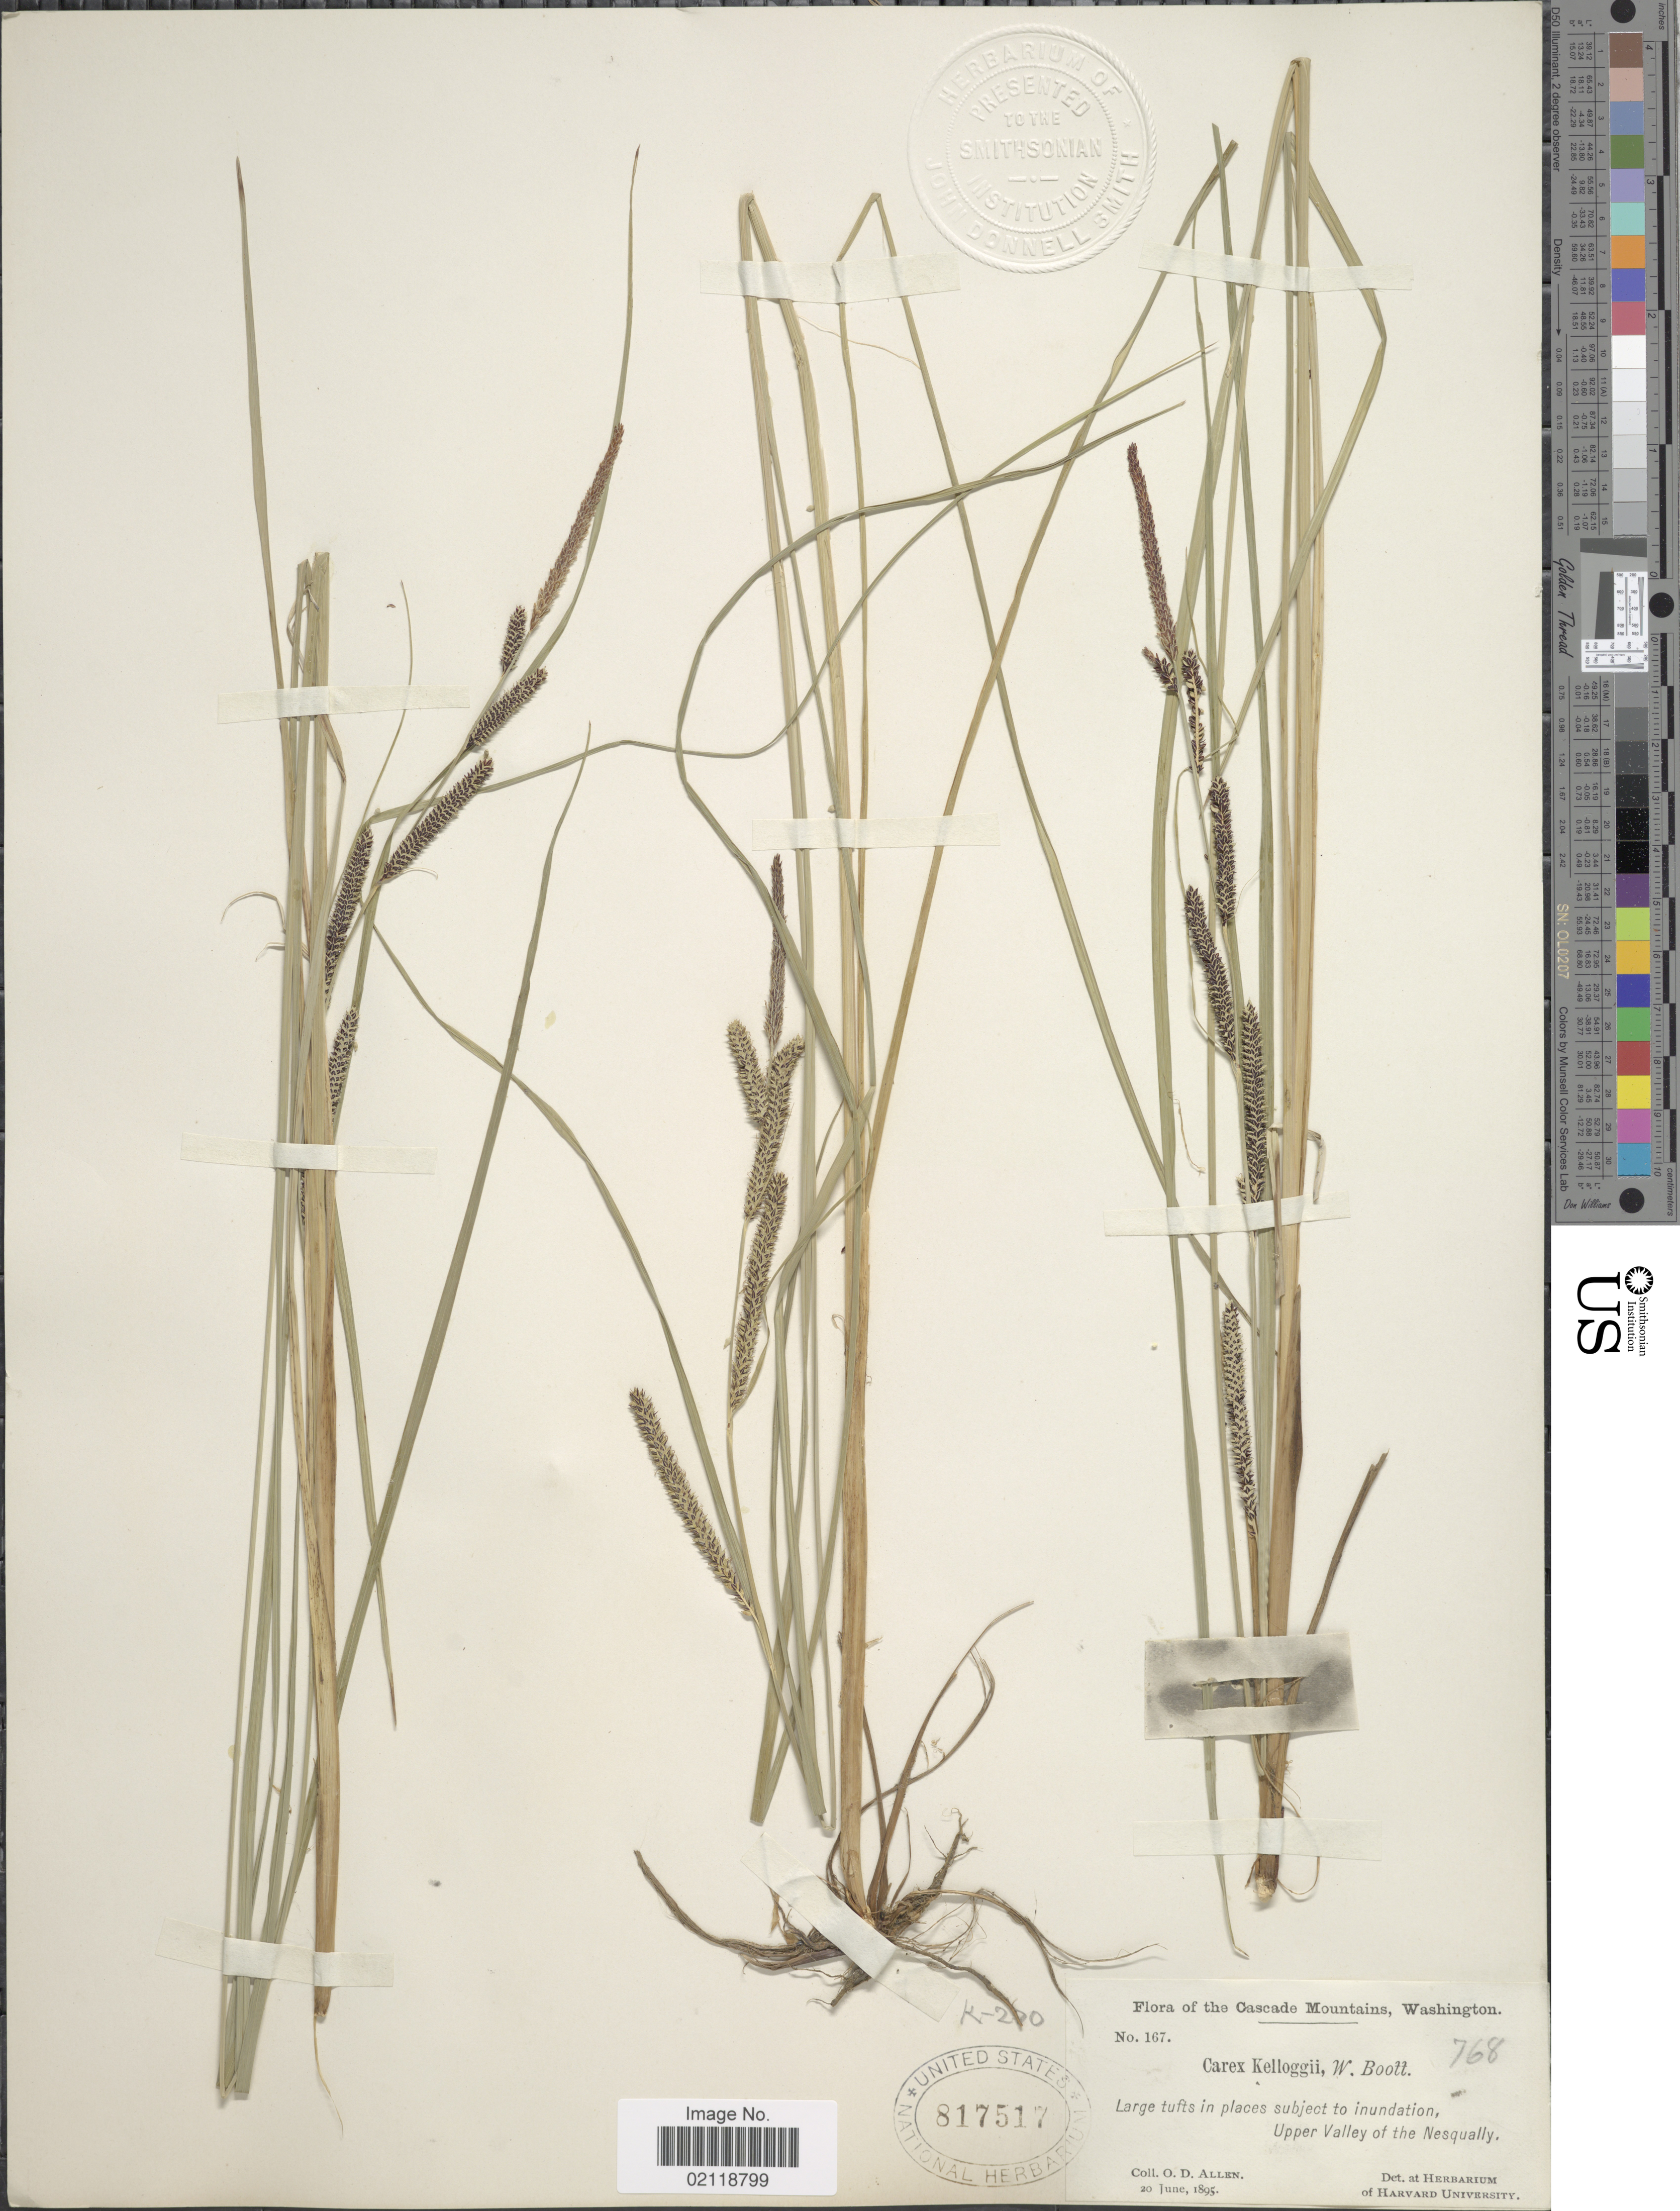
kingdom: Plantae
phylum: Tracheophyta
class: Liliopsida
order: Poales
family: Cyperaceae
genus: Carex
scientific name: Carex kelloggii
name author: W. Boott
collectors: O. D. Allen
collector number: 167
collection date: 1895-06-20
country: United States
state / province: Washington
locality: The Cascade Mountains, large tufts in places subject to inundation, Upper Valley of the Nesqually.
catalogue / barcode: US 817517